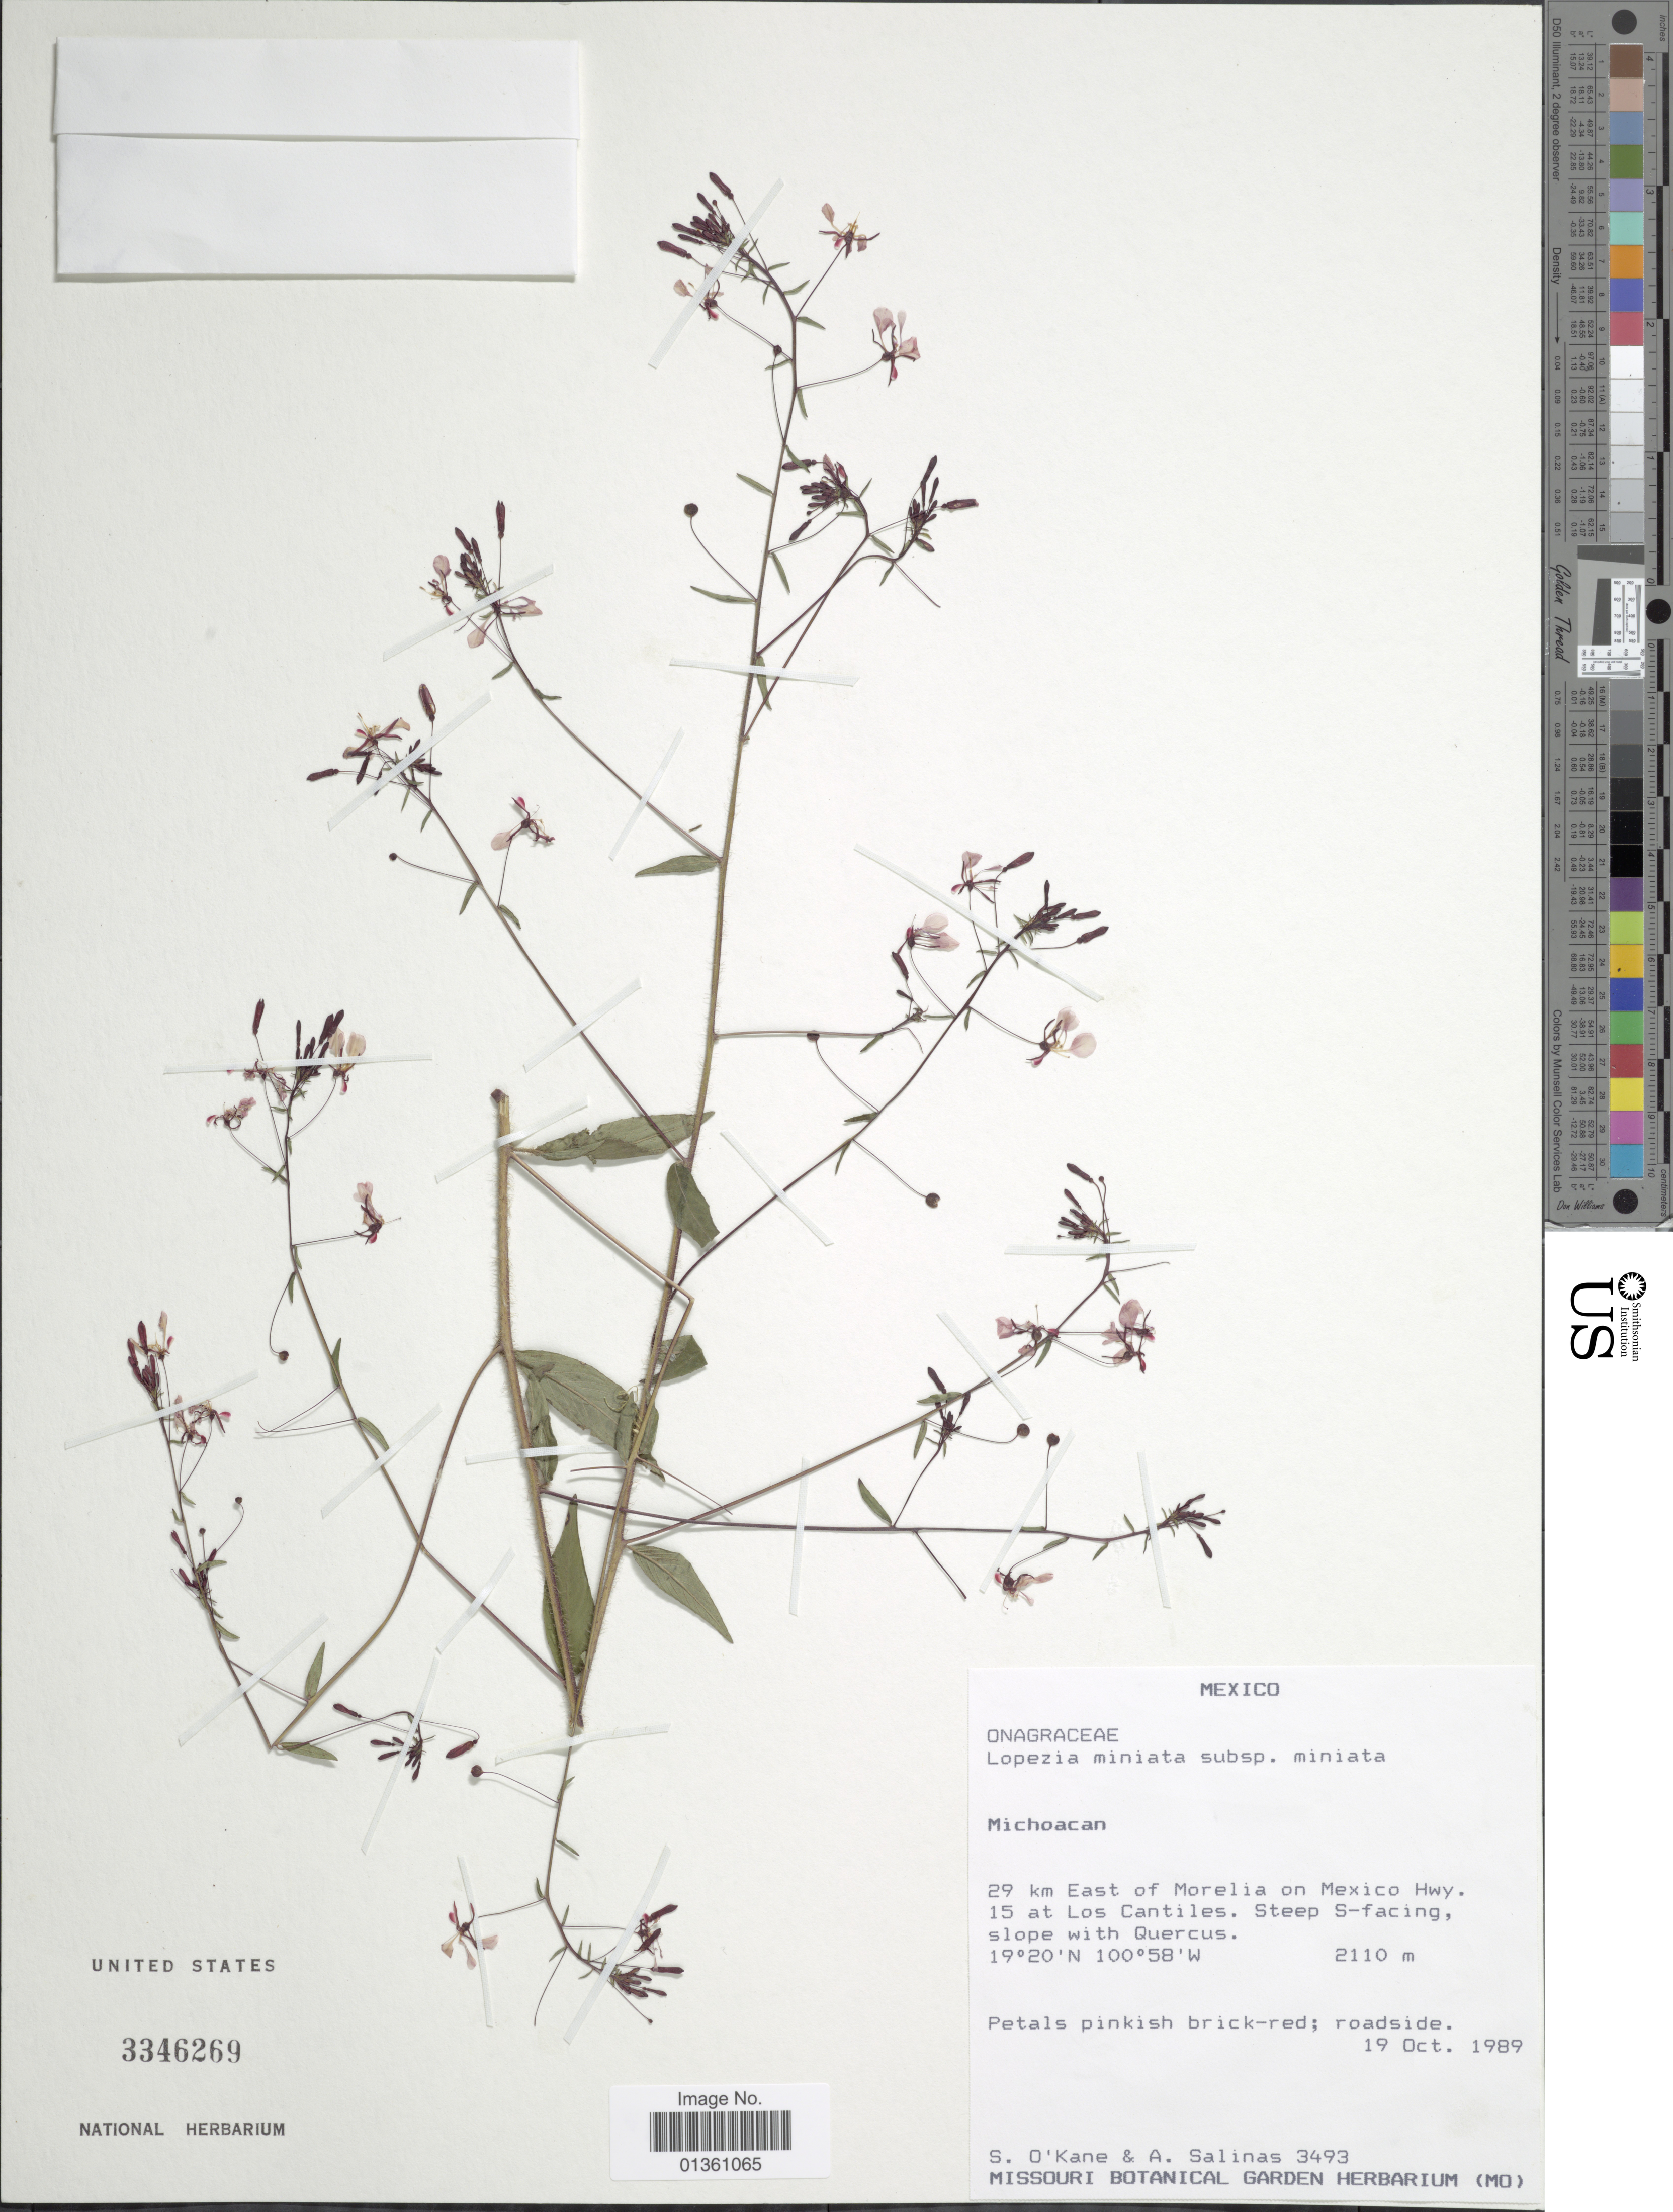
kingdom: Plantae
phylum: Tracheophyta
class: Magnoliopsida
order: Myrtales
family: Onagraceae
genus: Lopezia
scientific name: Lopezia miniata subsp. miniata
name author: Lag. ex DC.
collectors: S. O'Kane & A. Salinas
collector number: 3493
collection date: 1989-10-19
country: Mexico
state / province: Michoacán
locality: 29 km East of Morelia on Mexico Hwy. 15 at Los Cantiles.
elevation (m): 2110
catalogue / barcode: US 3346269